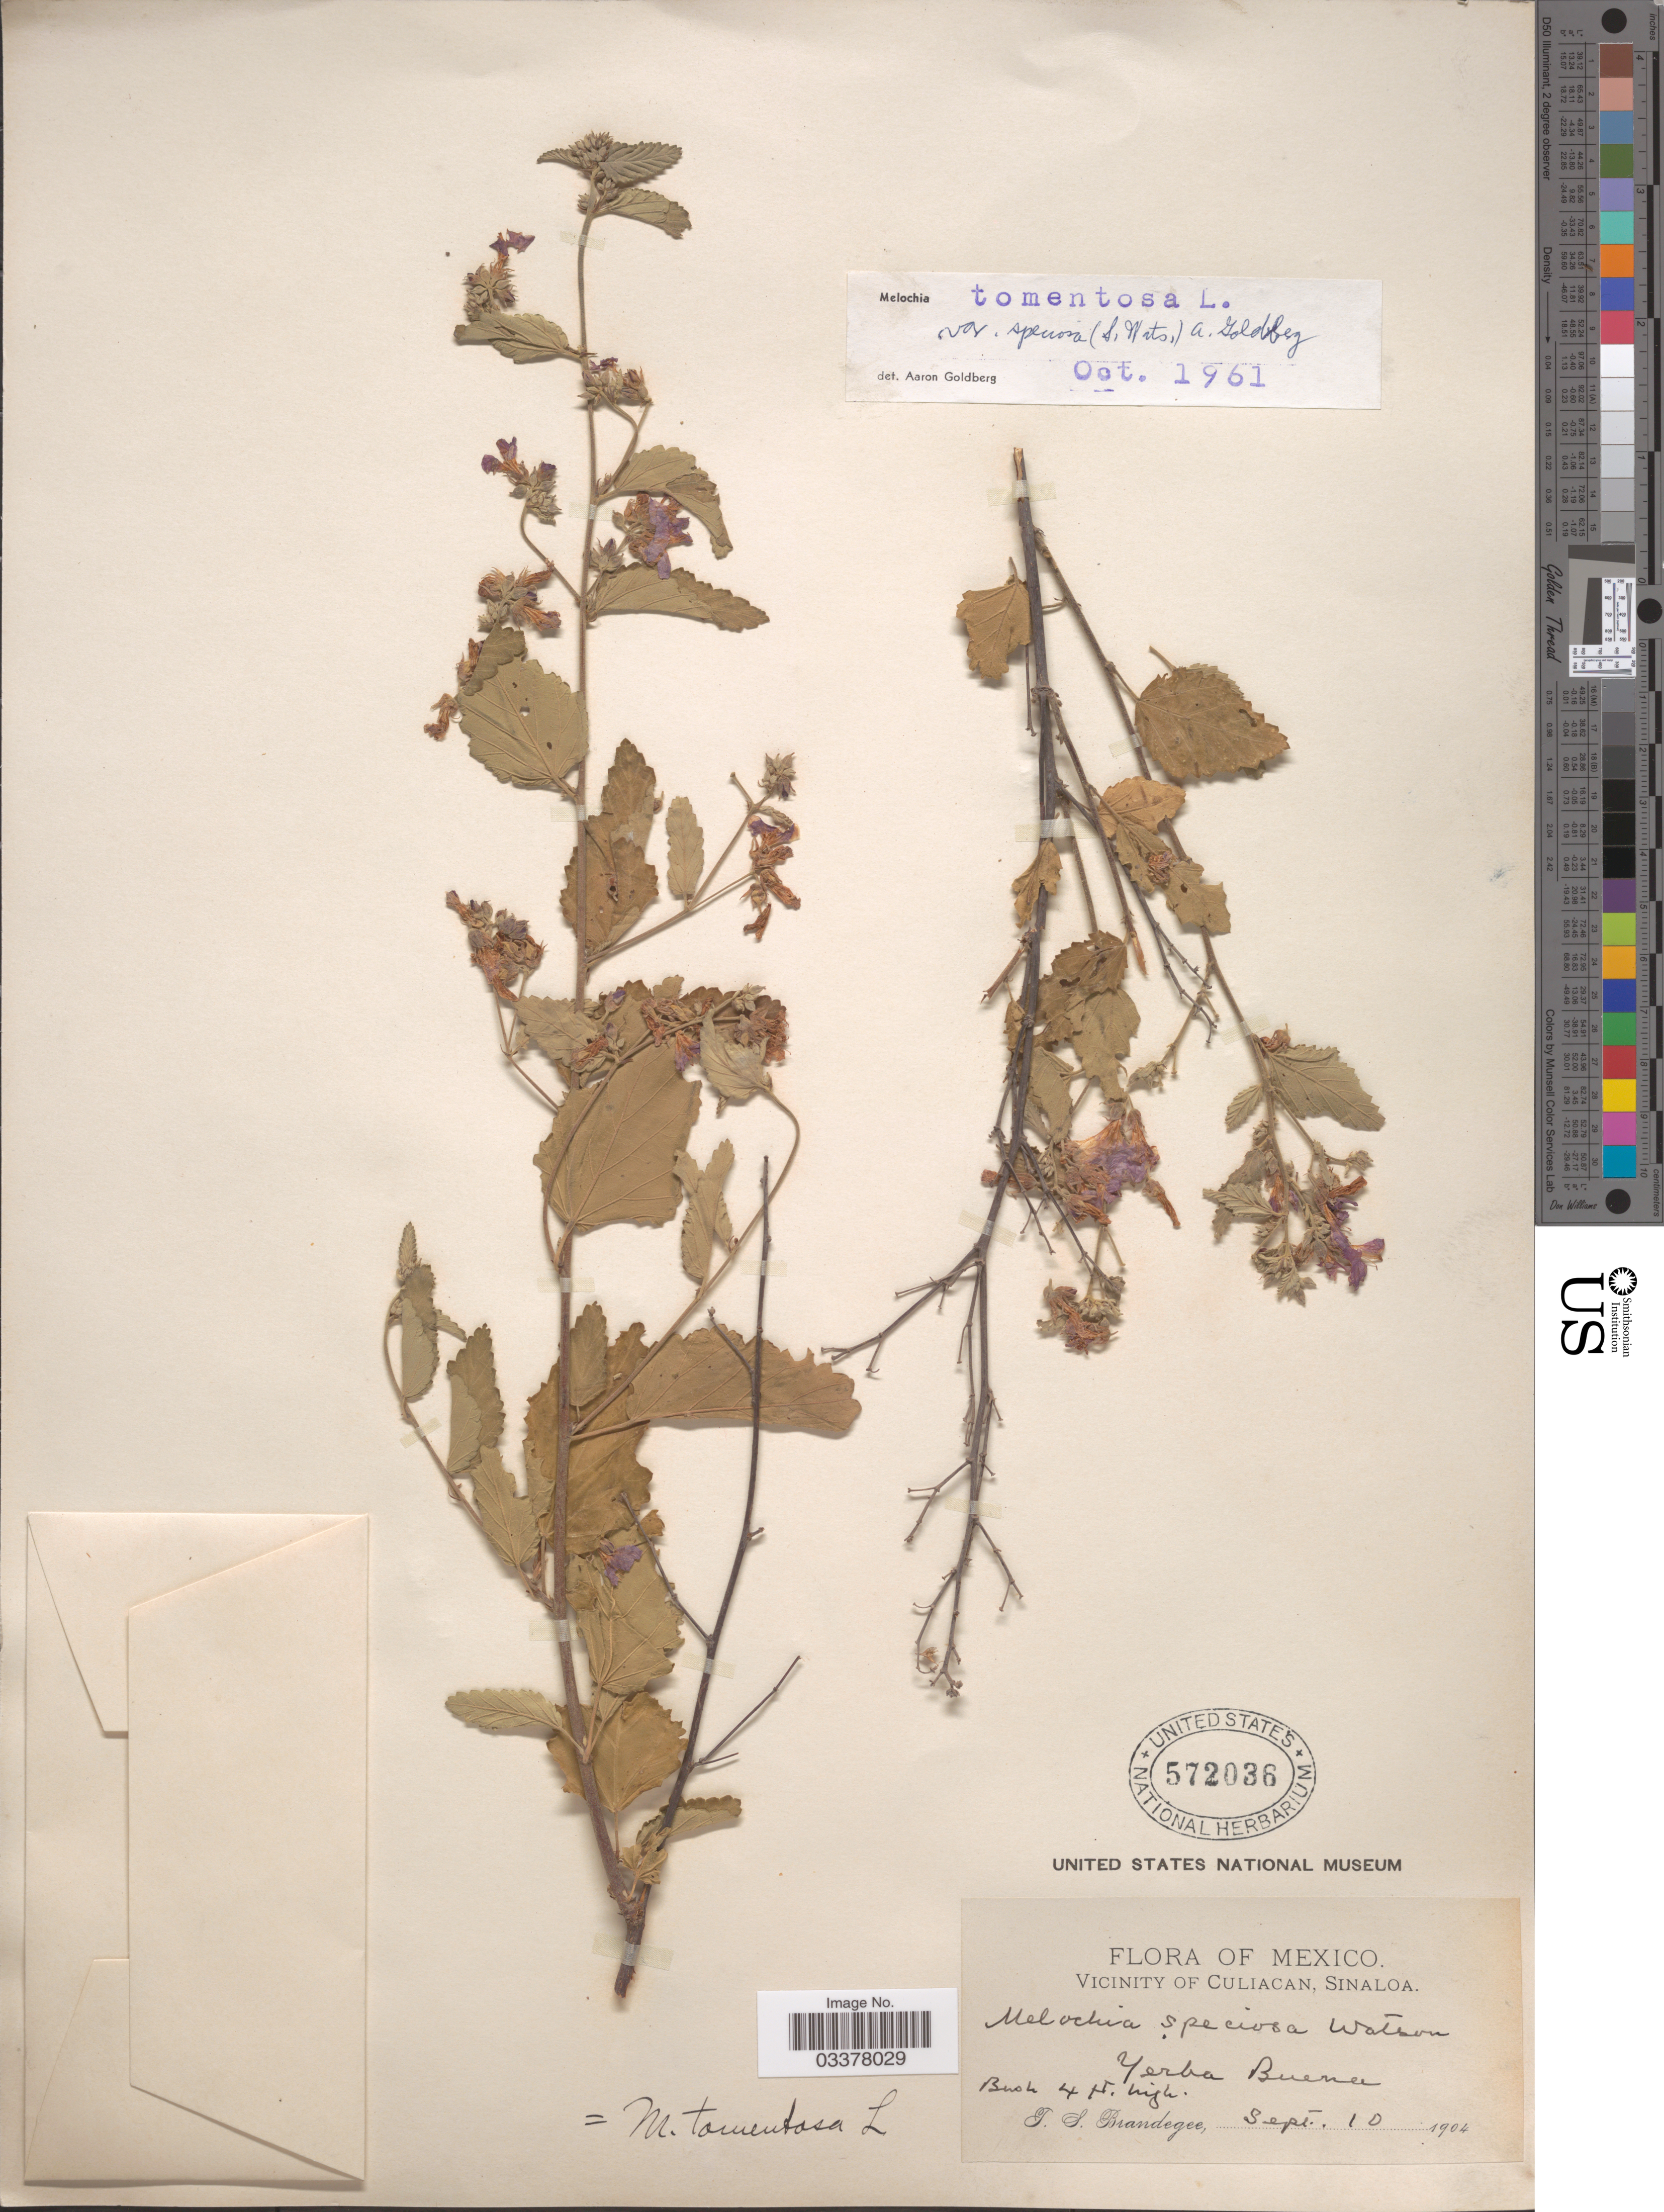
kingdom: Plantae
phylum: Tracheophyta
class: Magnoliopsida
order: Malvales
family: Malvaceae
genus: Melochia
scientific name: Melochia tomentosa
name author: L.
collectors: T. S. Brandegee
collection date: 1904-09-10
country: Mexico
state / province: Sinaloa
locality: Culiacan. Yerba Buena.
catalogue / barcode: US 572036